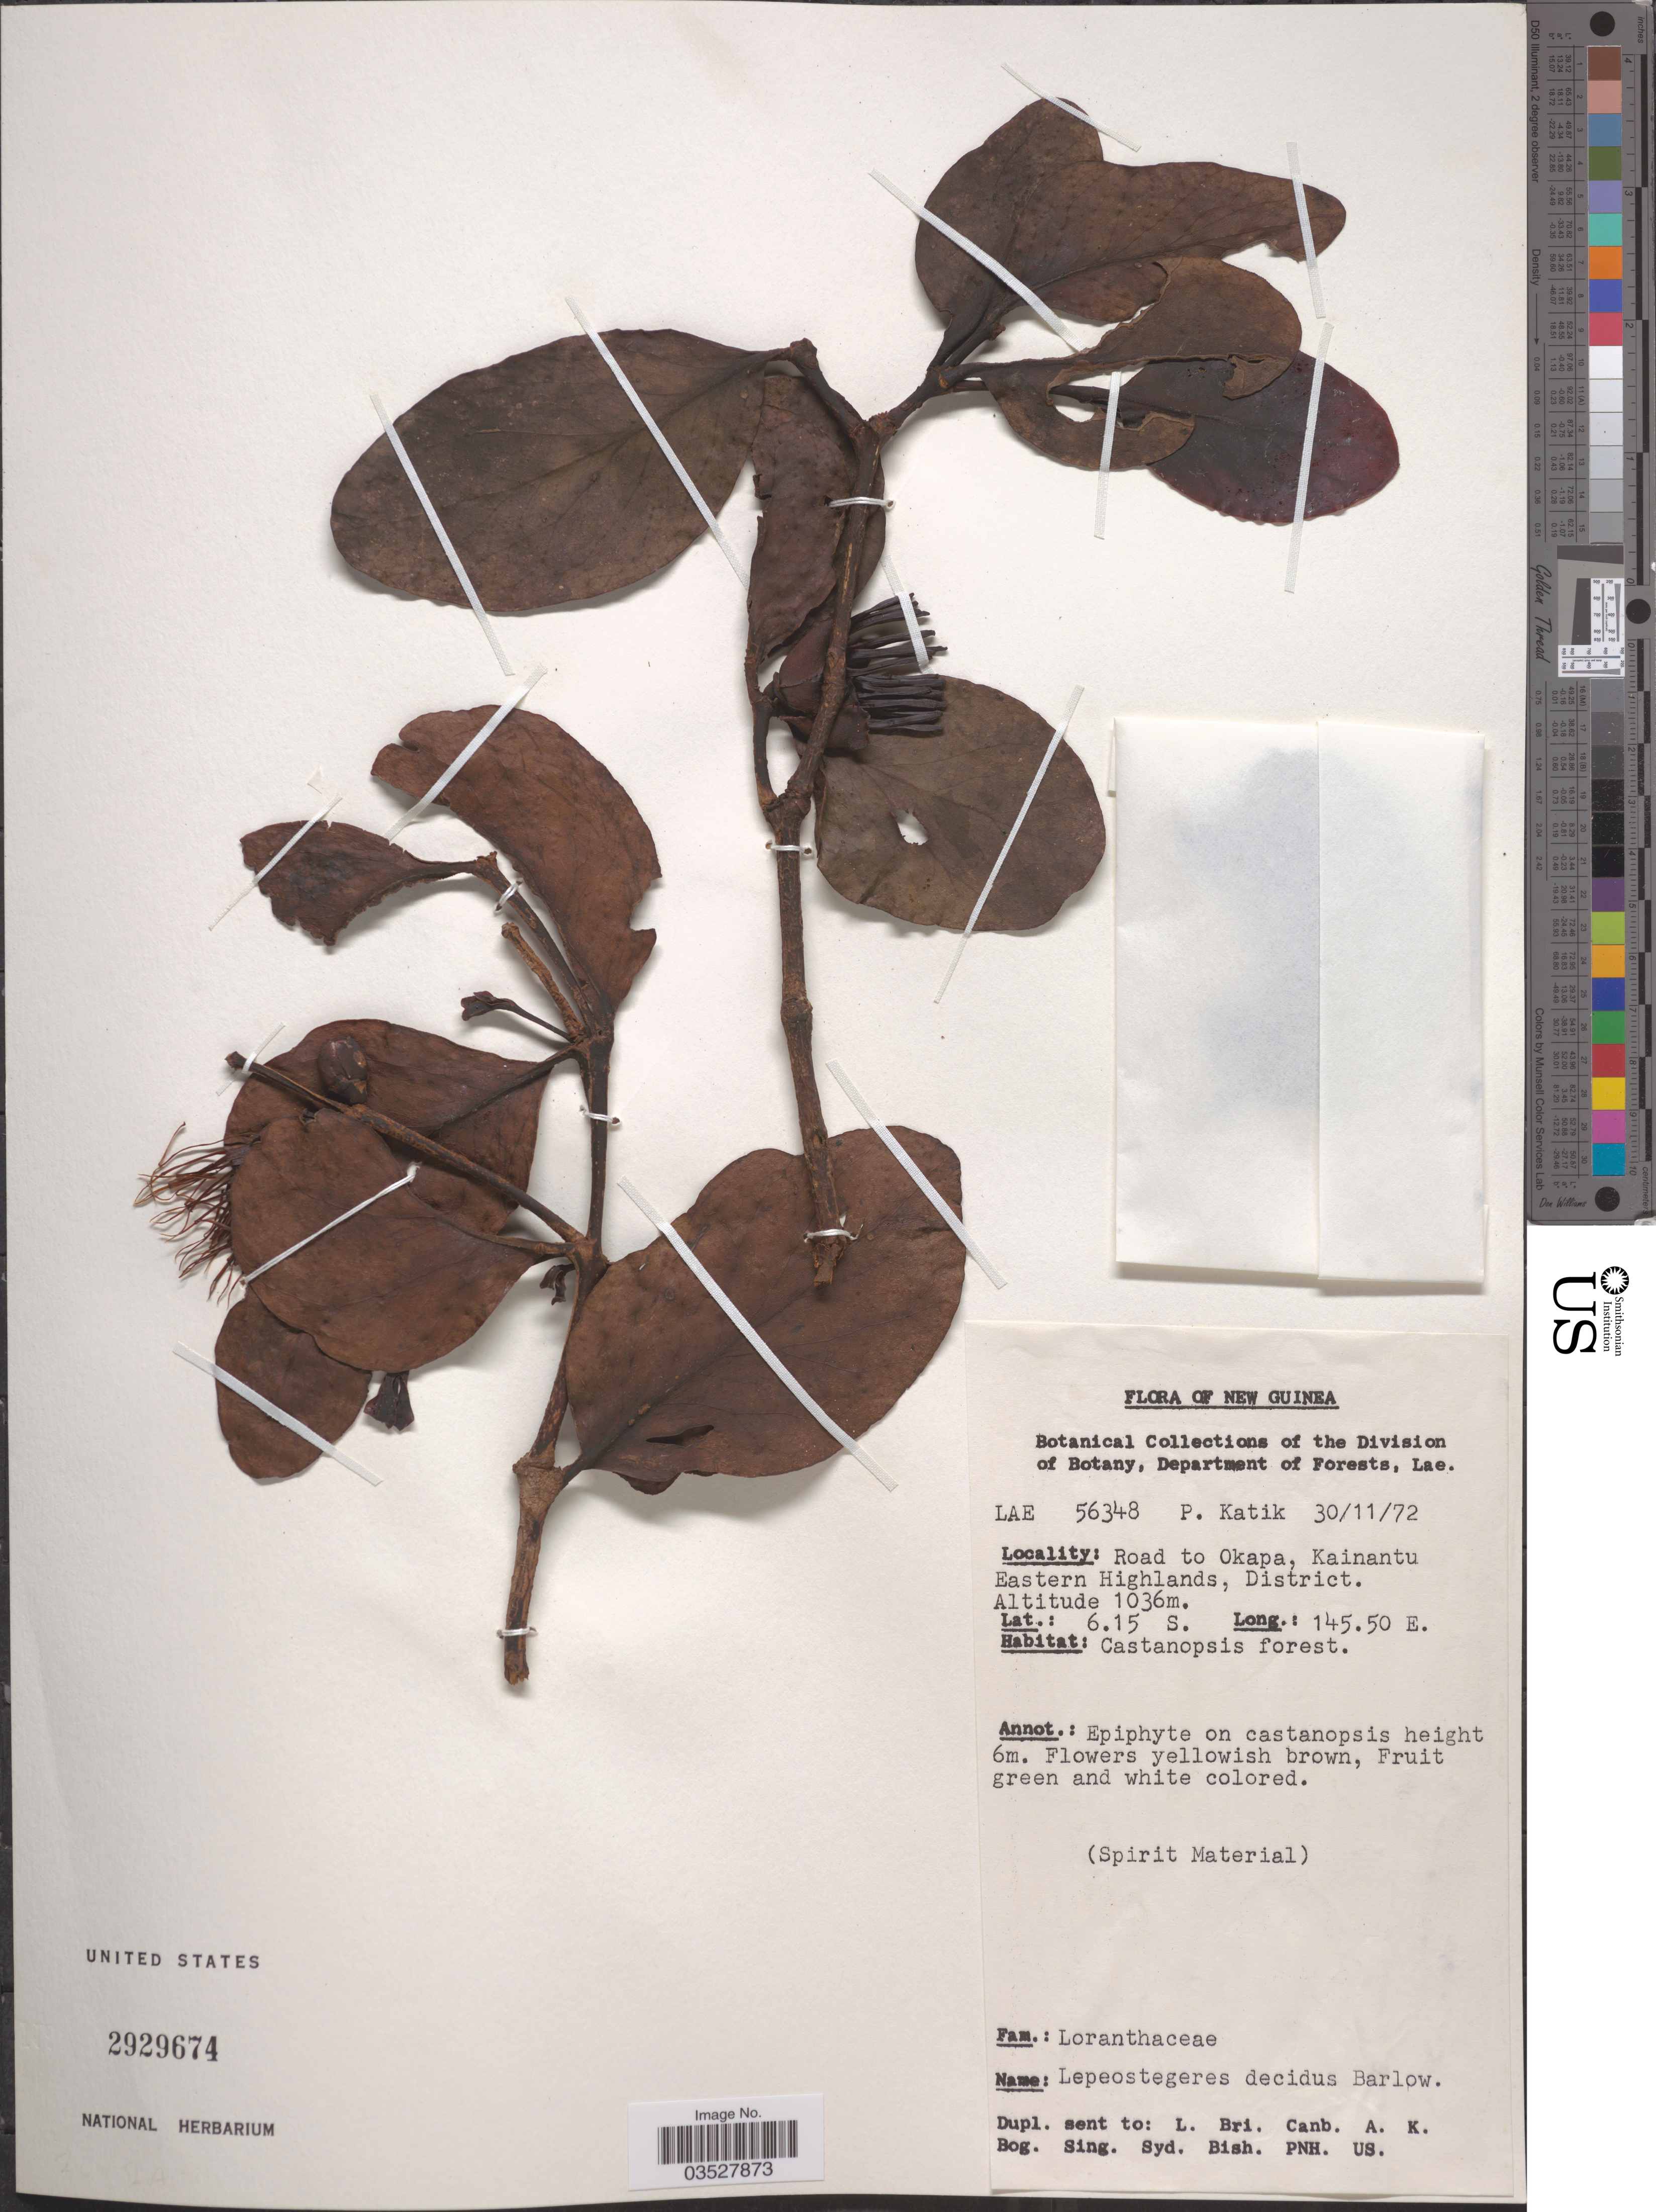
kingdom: Plantae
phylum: Tracheophyta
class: Magnoliopsida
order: Santalales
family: Loranthaceae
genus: Lepeostegeres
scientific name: Lepeostegeres deciduus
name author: Barlow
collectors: P. Katik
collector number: LAE56348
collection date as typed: Transcribed d/m/y: 30/11/72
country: Papua New Guinea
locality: New Guinea. Road to Okapa, Kainantu Eastern Highlands, District.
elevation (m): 1036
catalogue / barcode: US 2929674